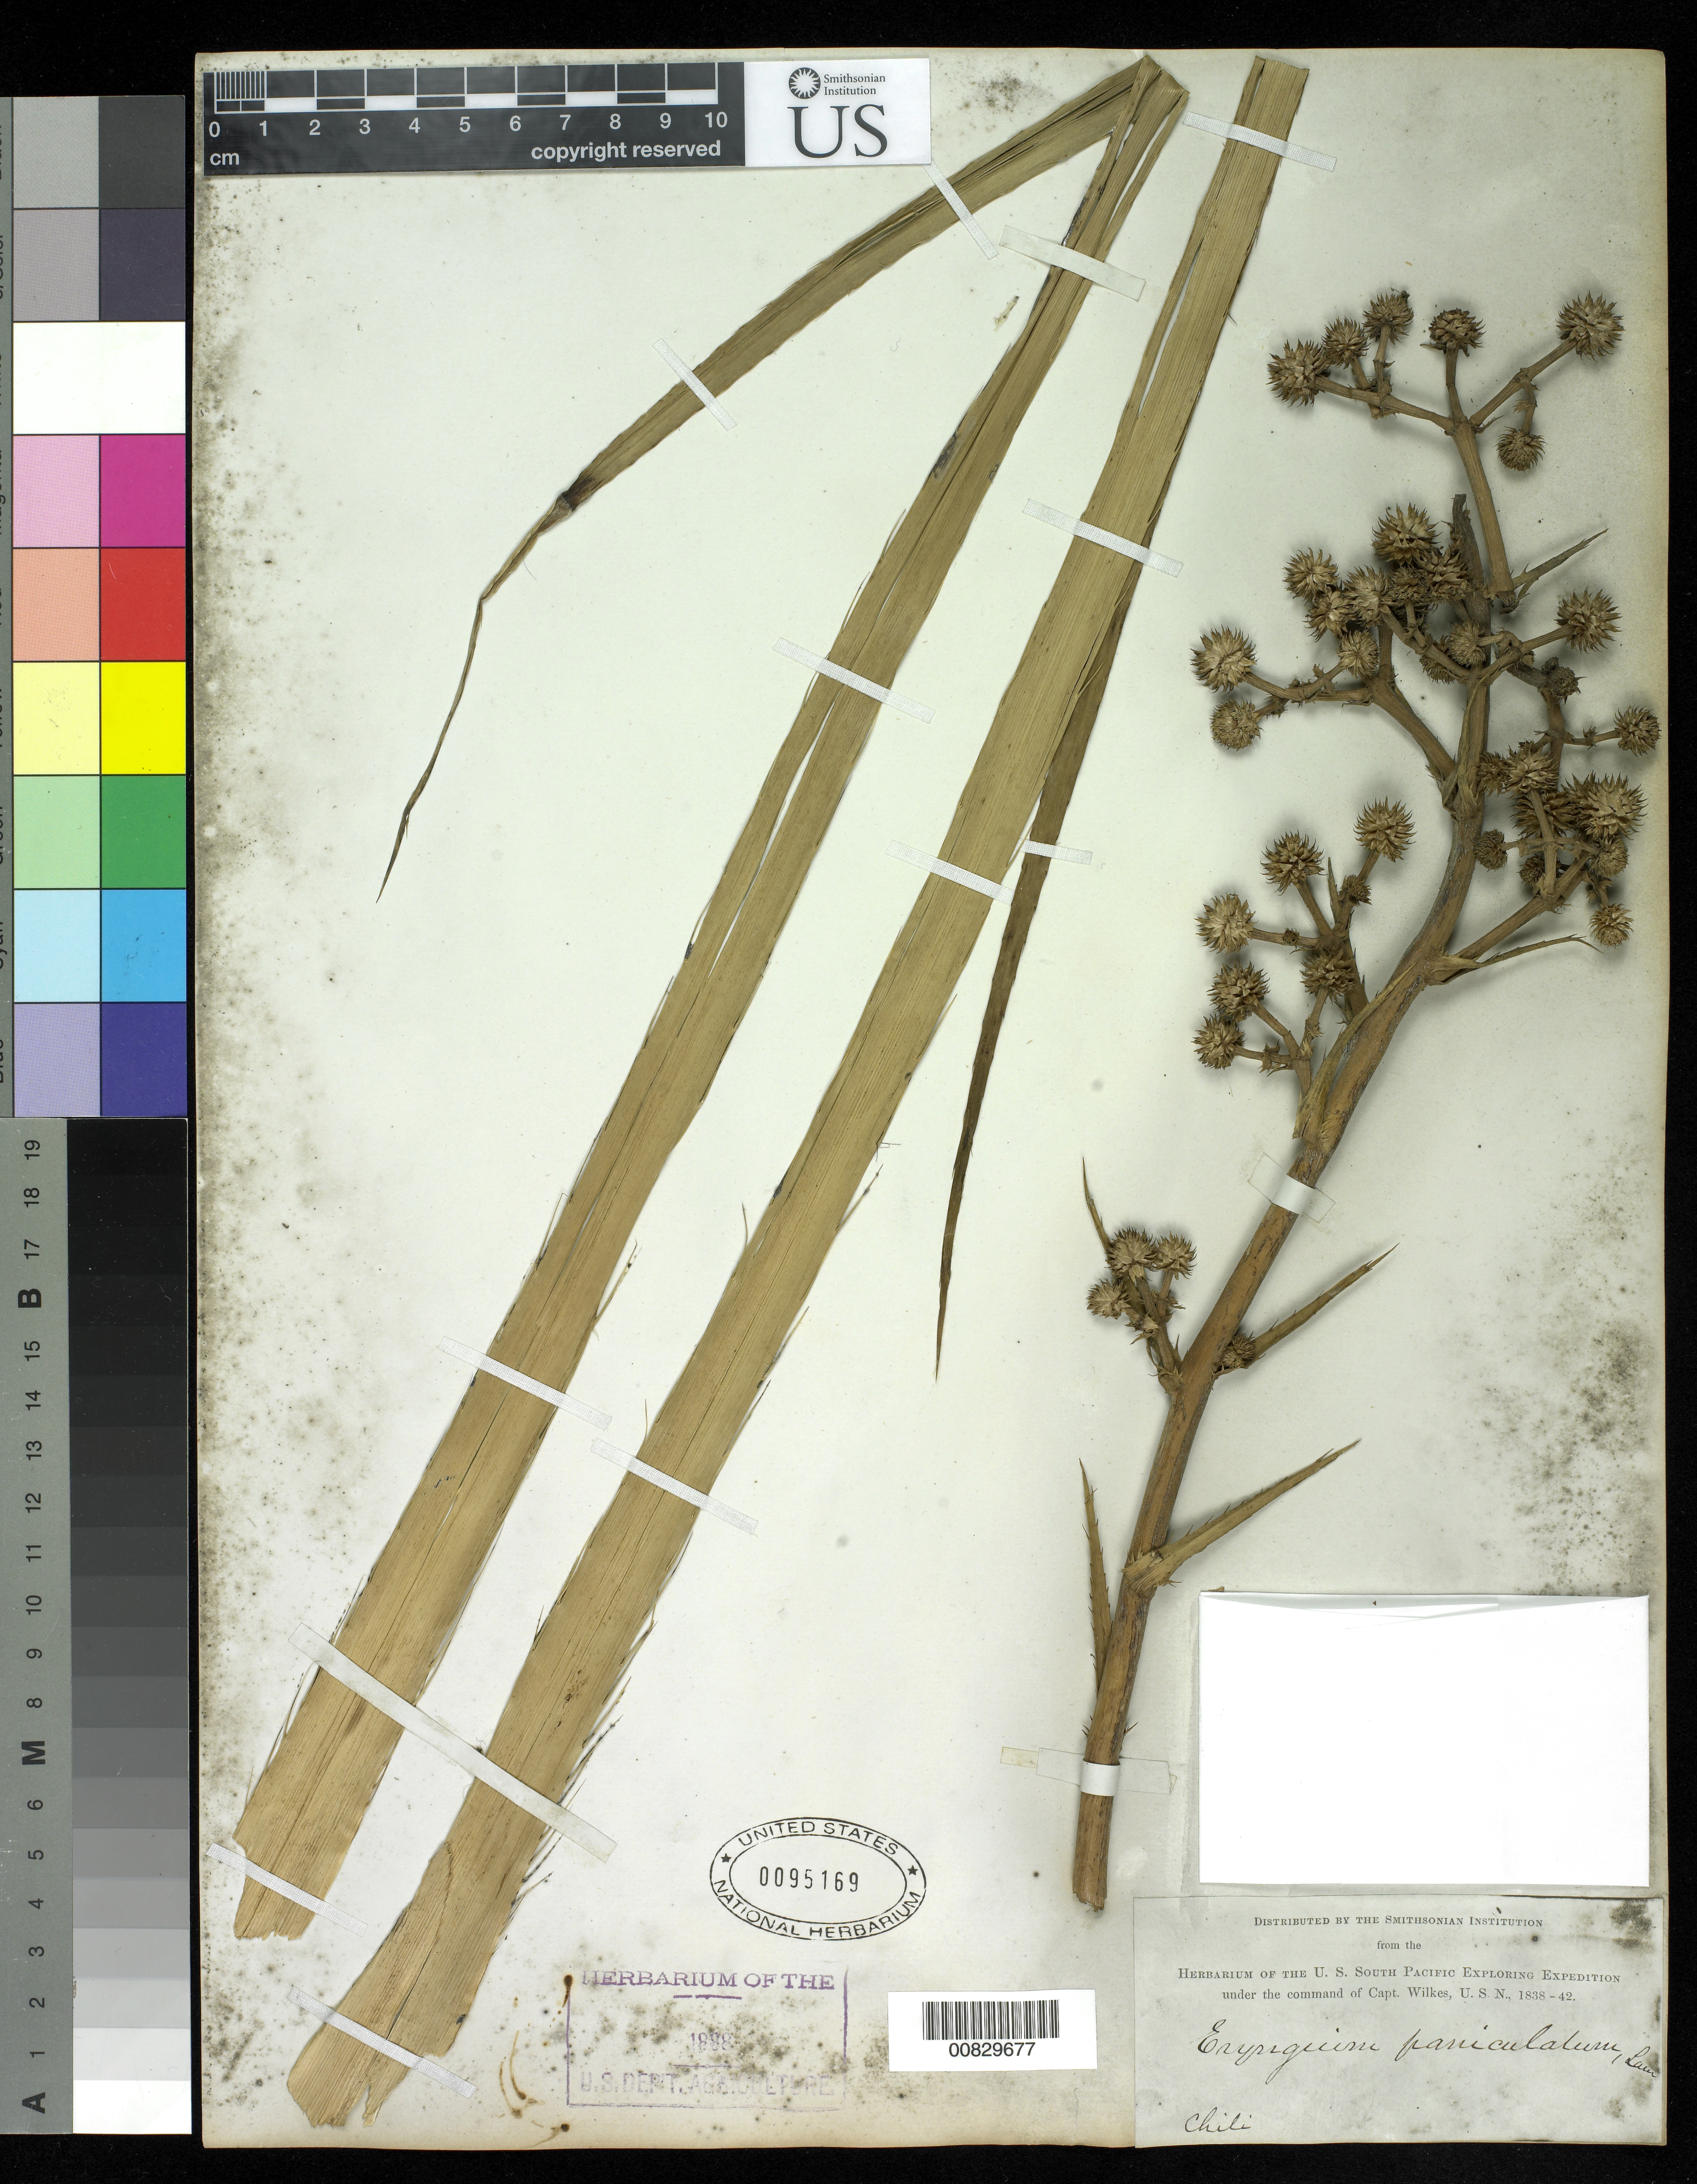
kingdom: Plantae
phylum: Tracheophyta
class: Magnoliopsida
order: Apiales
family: Apiaceae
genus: Eryngium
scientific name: Eryngium paniculatum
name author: Dombey ex Cav. & F. Delaroche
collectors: Wilkes Explor. Exped.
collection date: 1838/1842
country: Chile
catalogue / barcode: US 95169